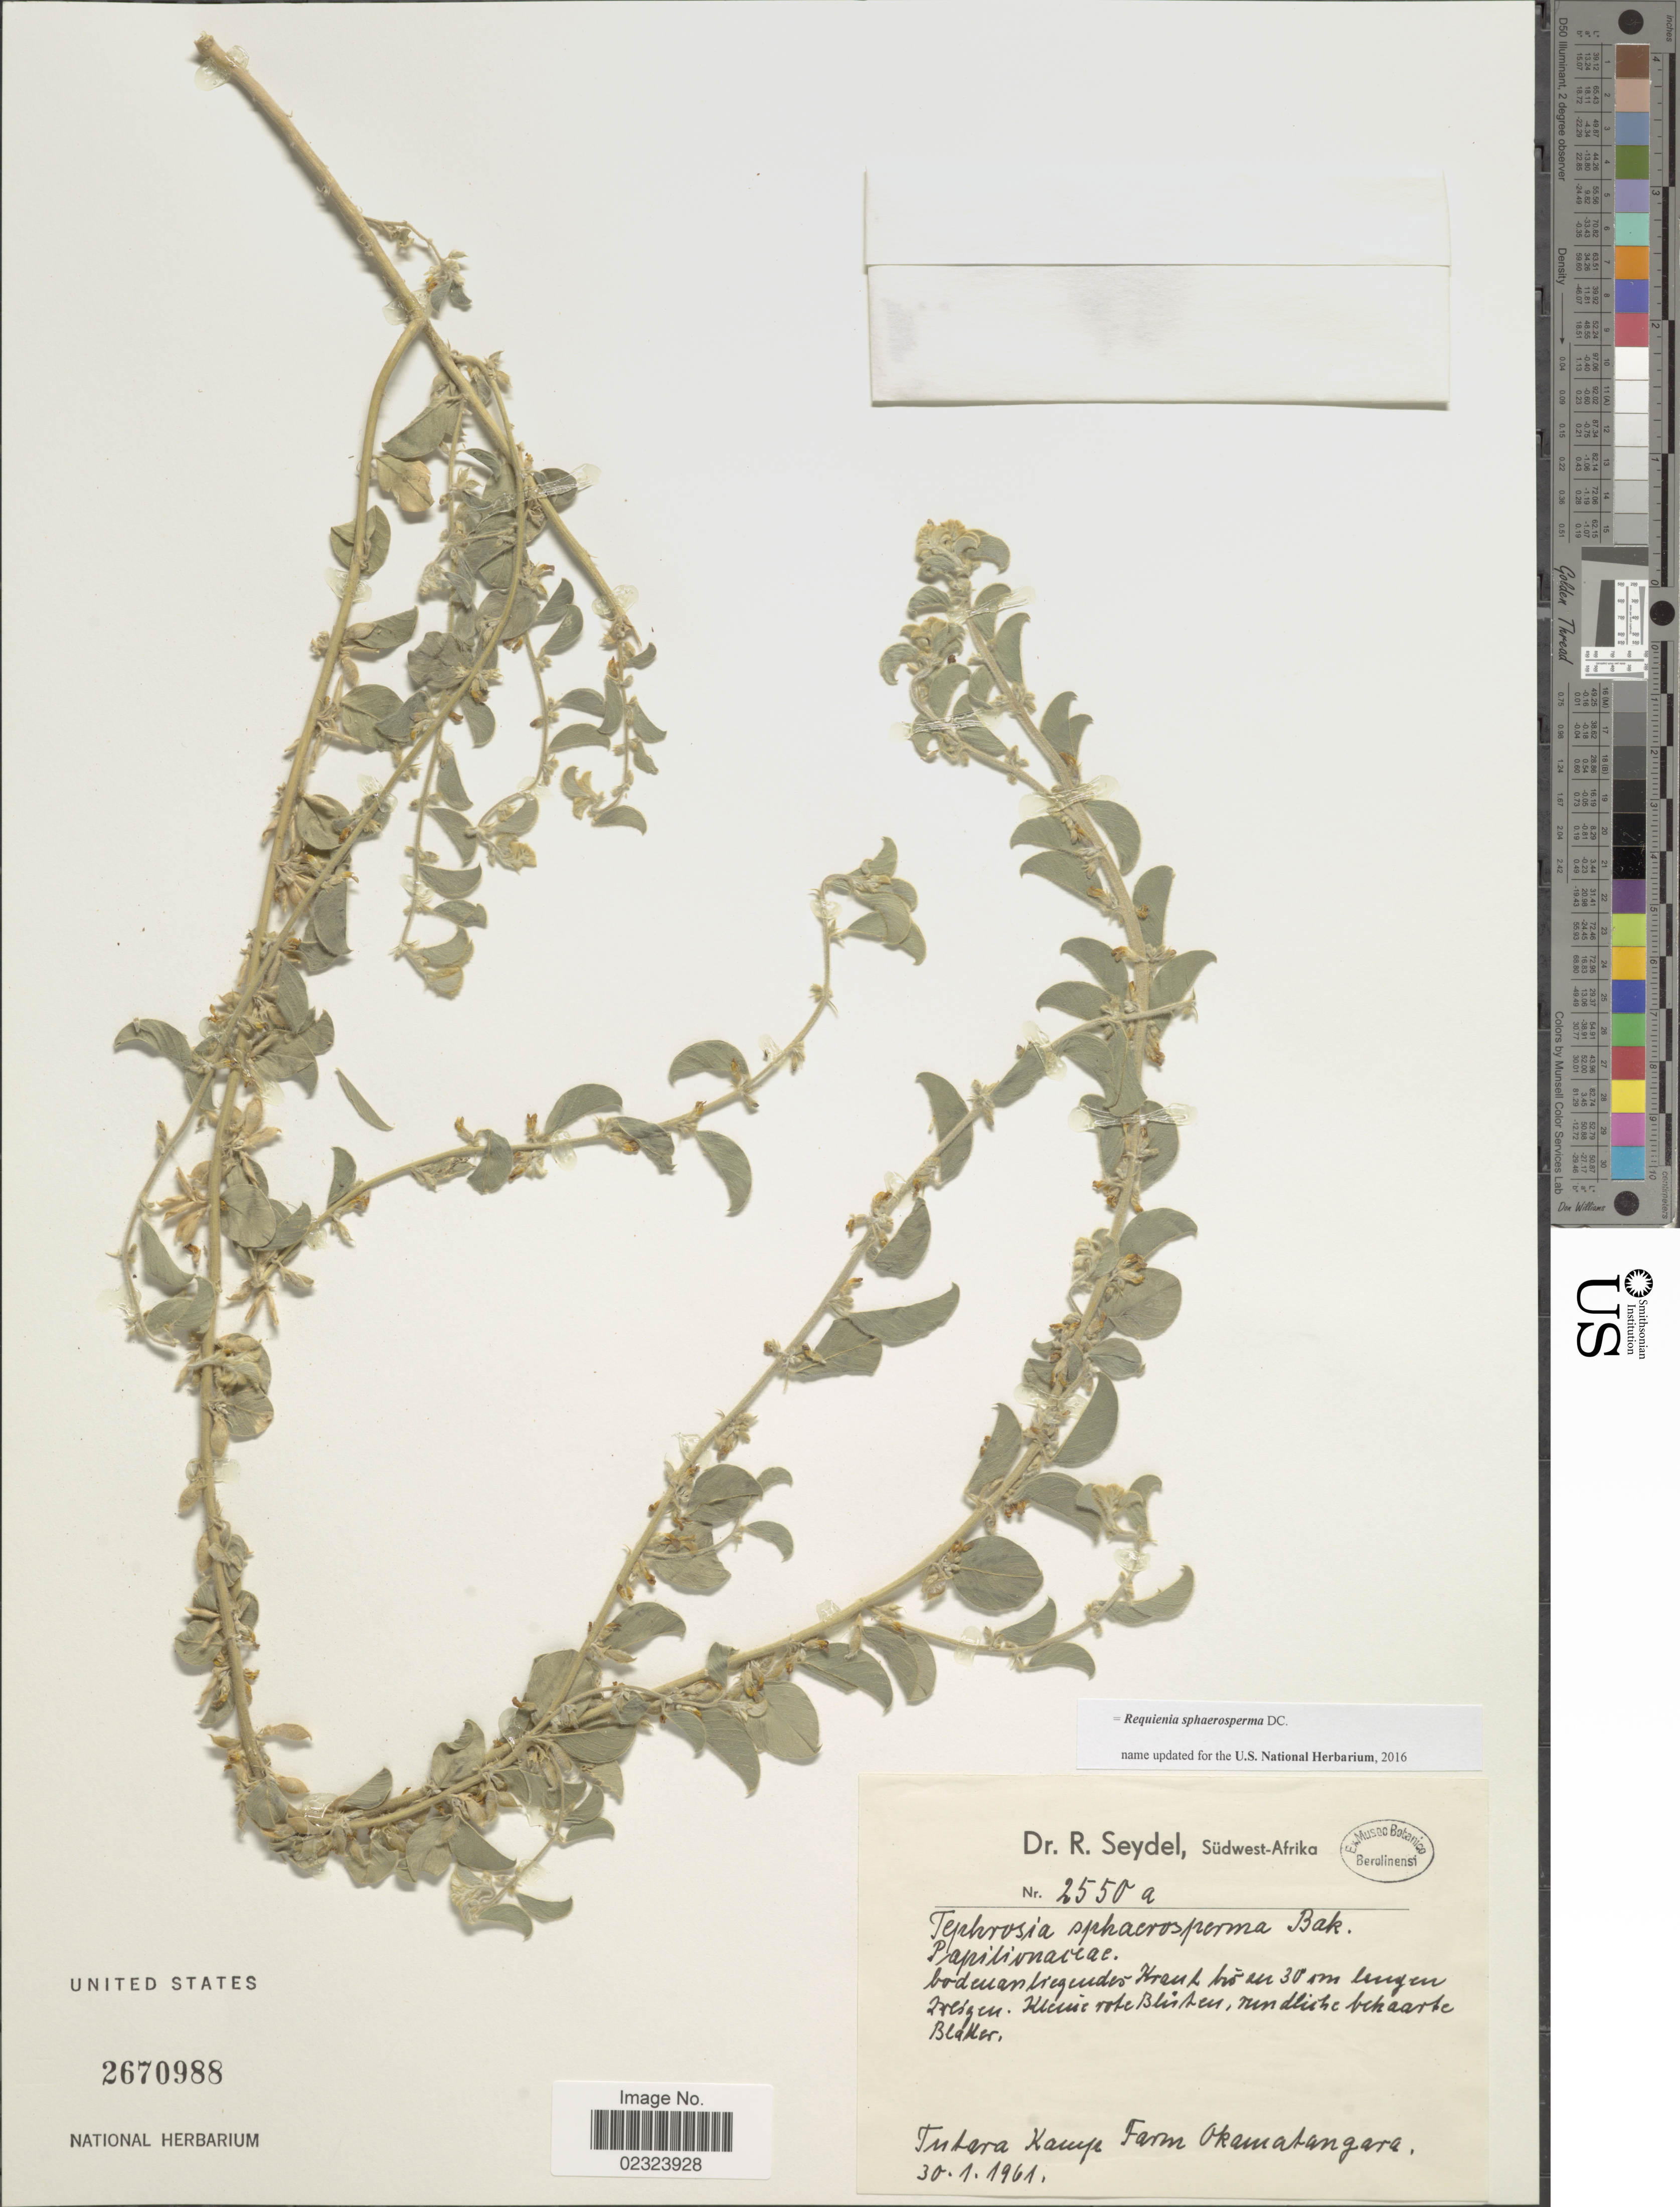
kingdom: Plantae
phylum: Tracheophyta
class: Magnoliopsida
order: Fabales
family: Fabaceae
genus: Requienia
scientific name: Requienia sphaerosperma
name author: DC.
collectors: R. Seydel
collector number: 2550a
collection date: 1961-01-30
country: Namibia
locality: Südwest-Afrika. Tutera Kauye Farm Okamatangara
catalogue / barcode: US 2670988